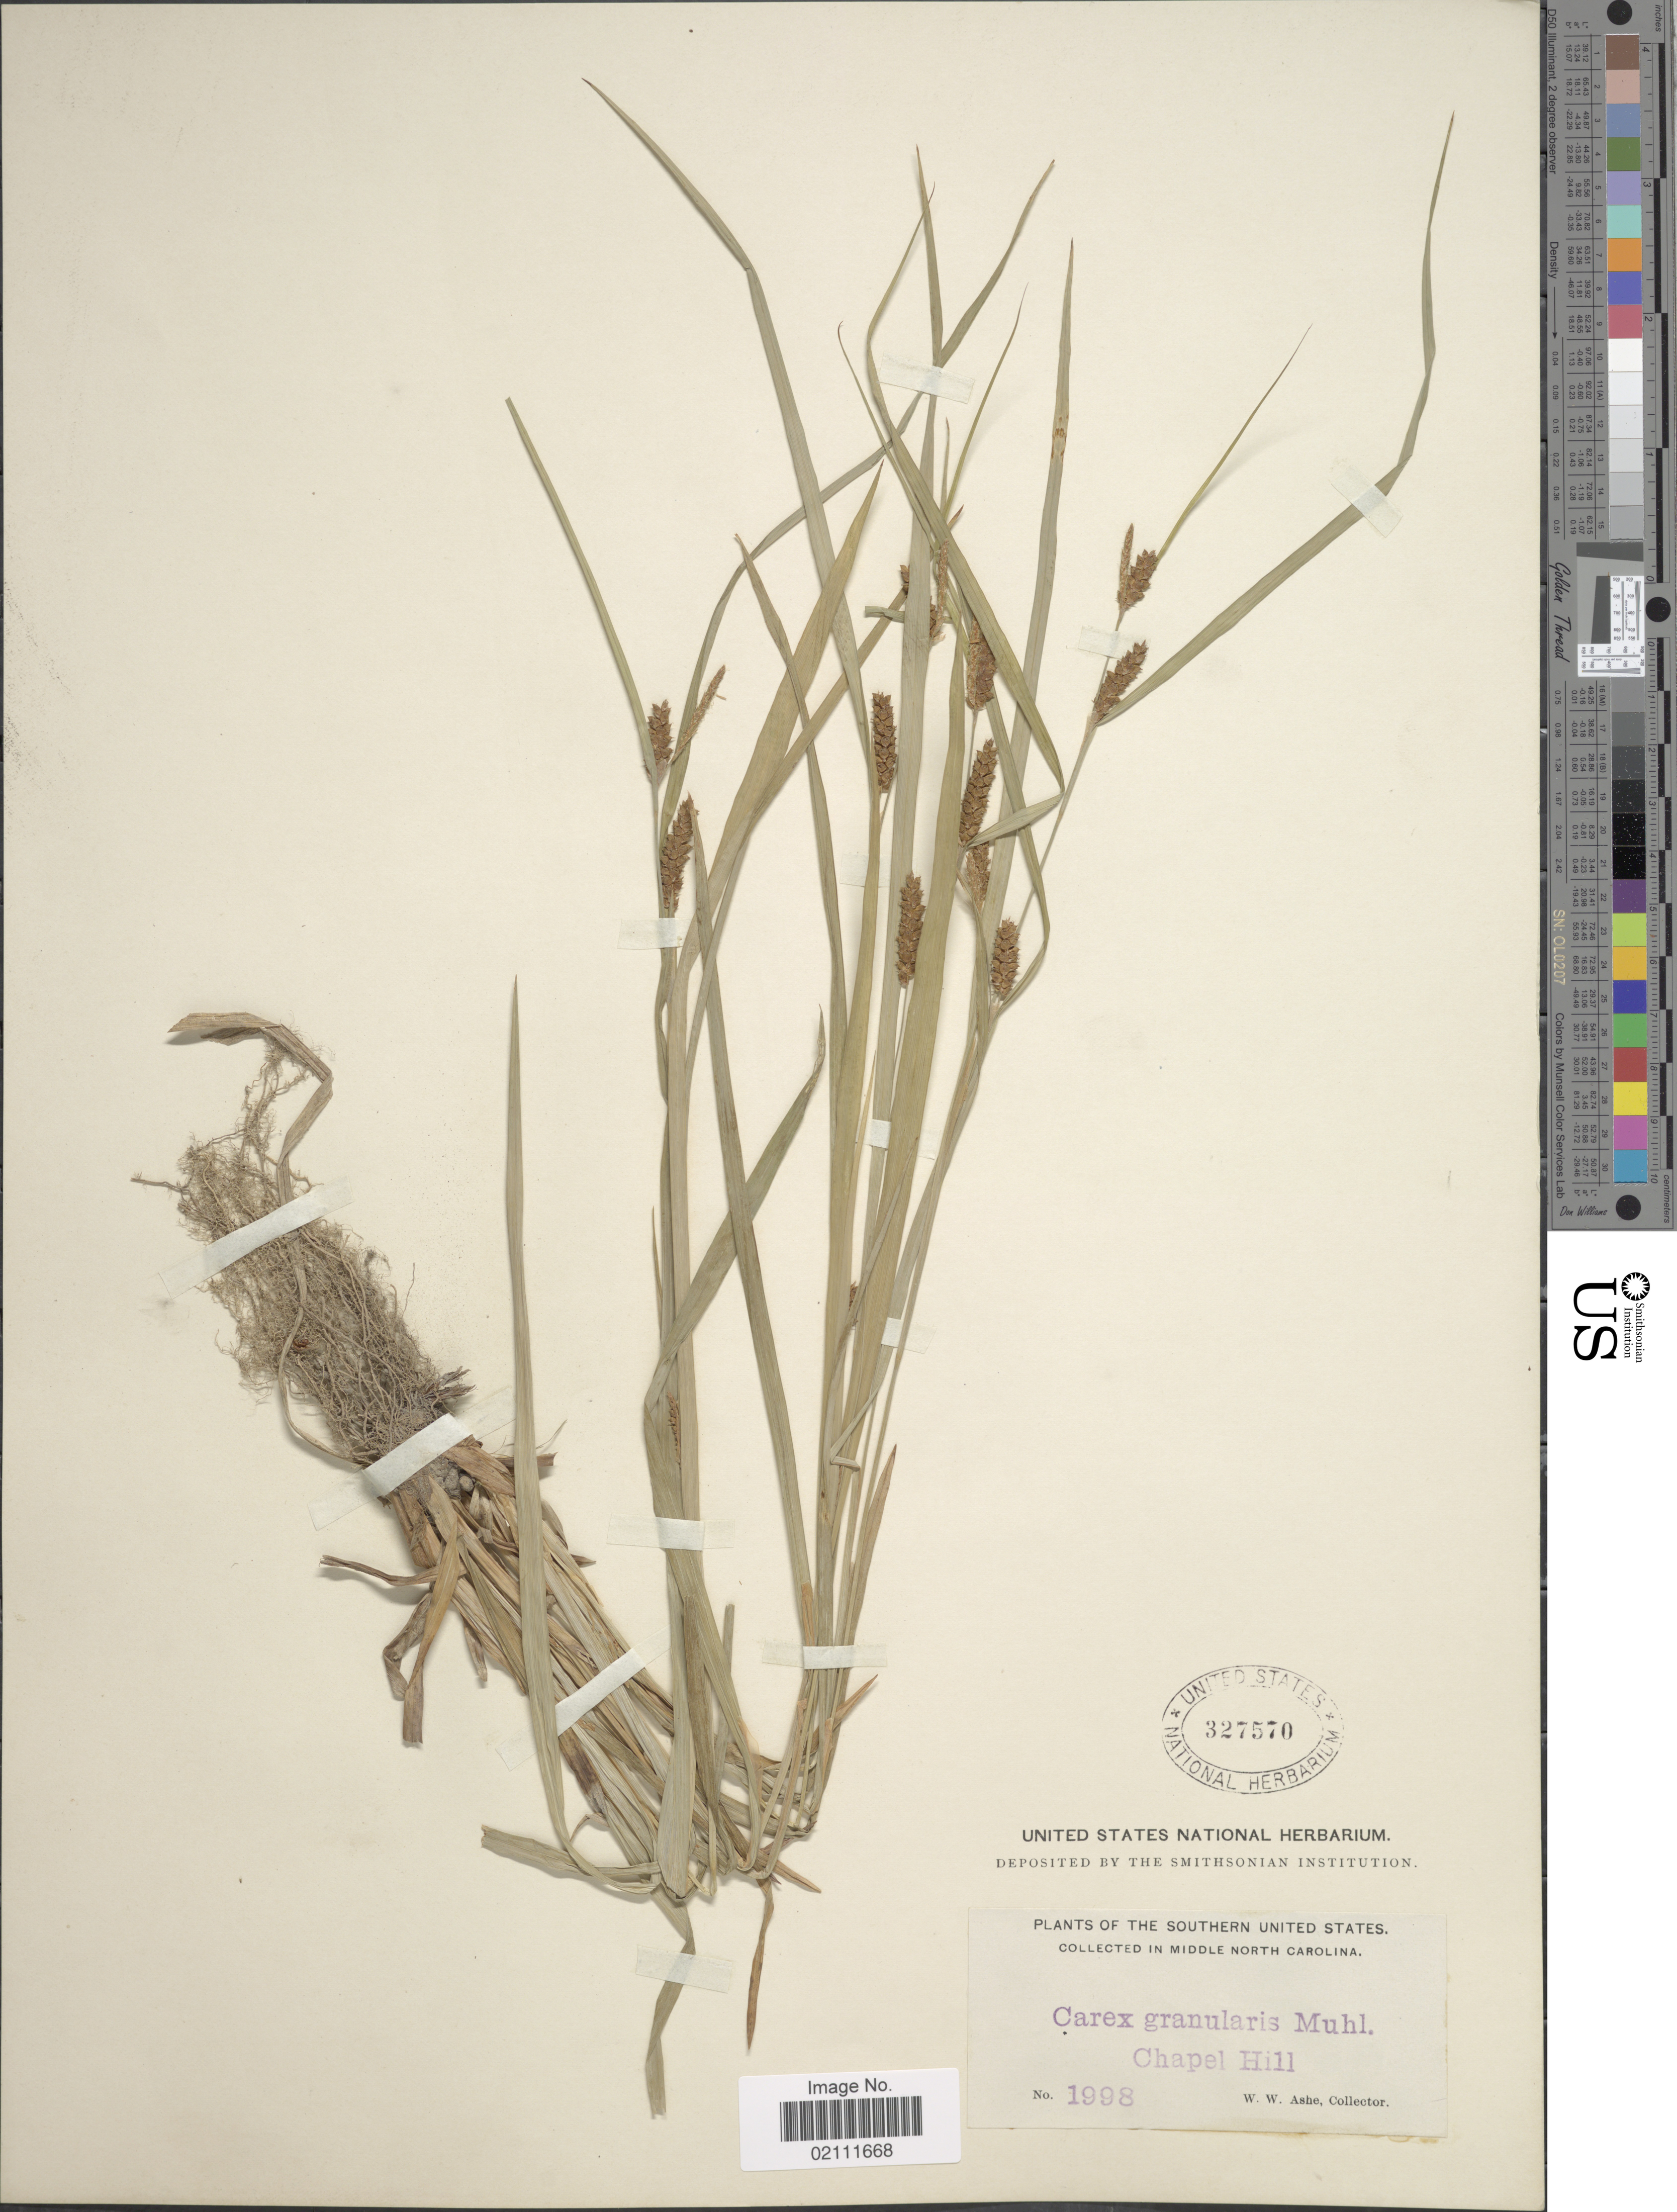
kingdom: Plantae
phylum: Tracheophyta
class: Liliopsida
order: Poales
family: Cyperaceae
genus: Carex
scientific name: Carex granularis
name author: Muhl. ex Willd.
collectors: W. W. Ashe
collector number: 1998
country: United States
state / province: North Carolina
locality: The Southern United States, in Middle North Carolina, Chapel Hill.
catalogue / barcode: US 327570